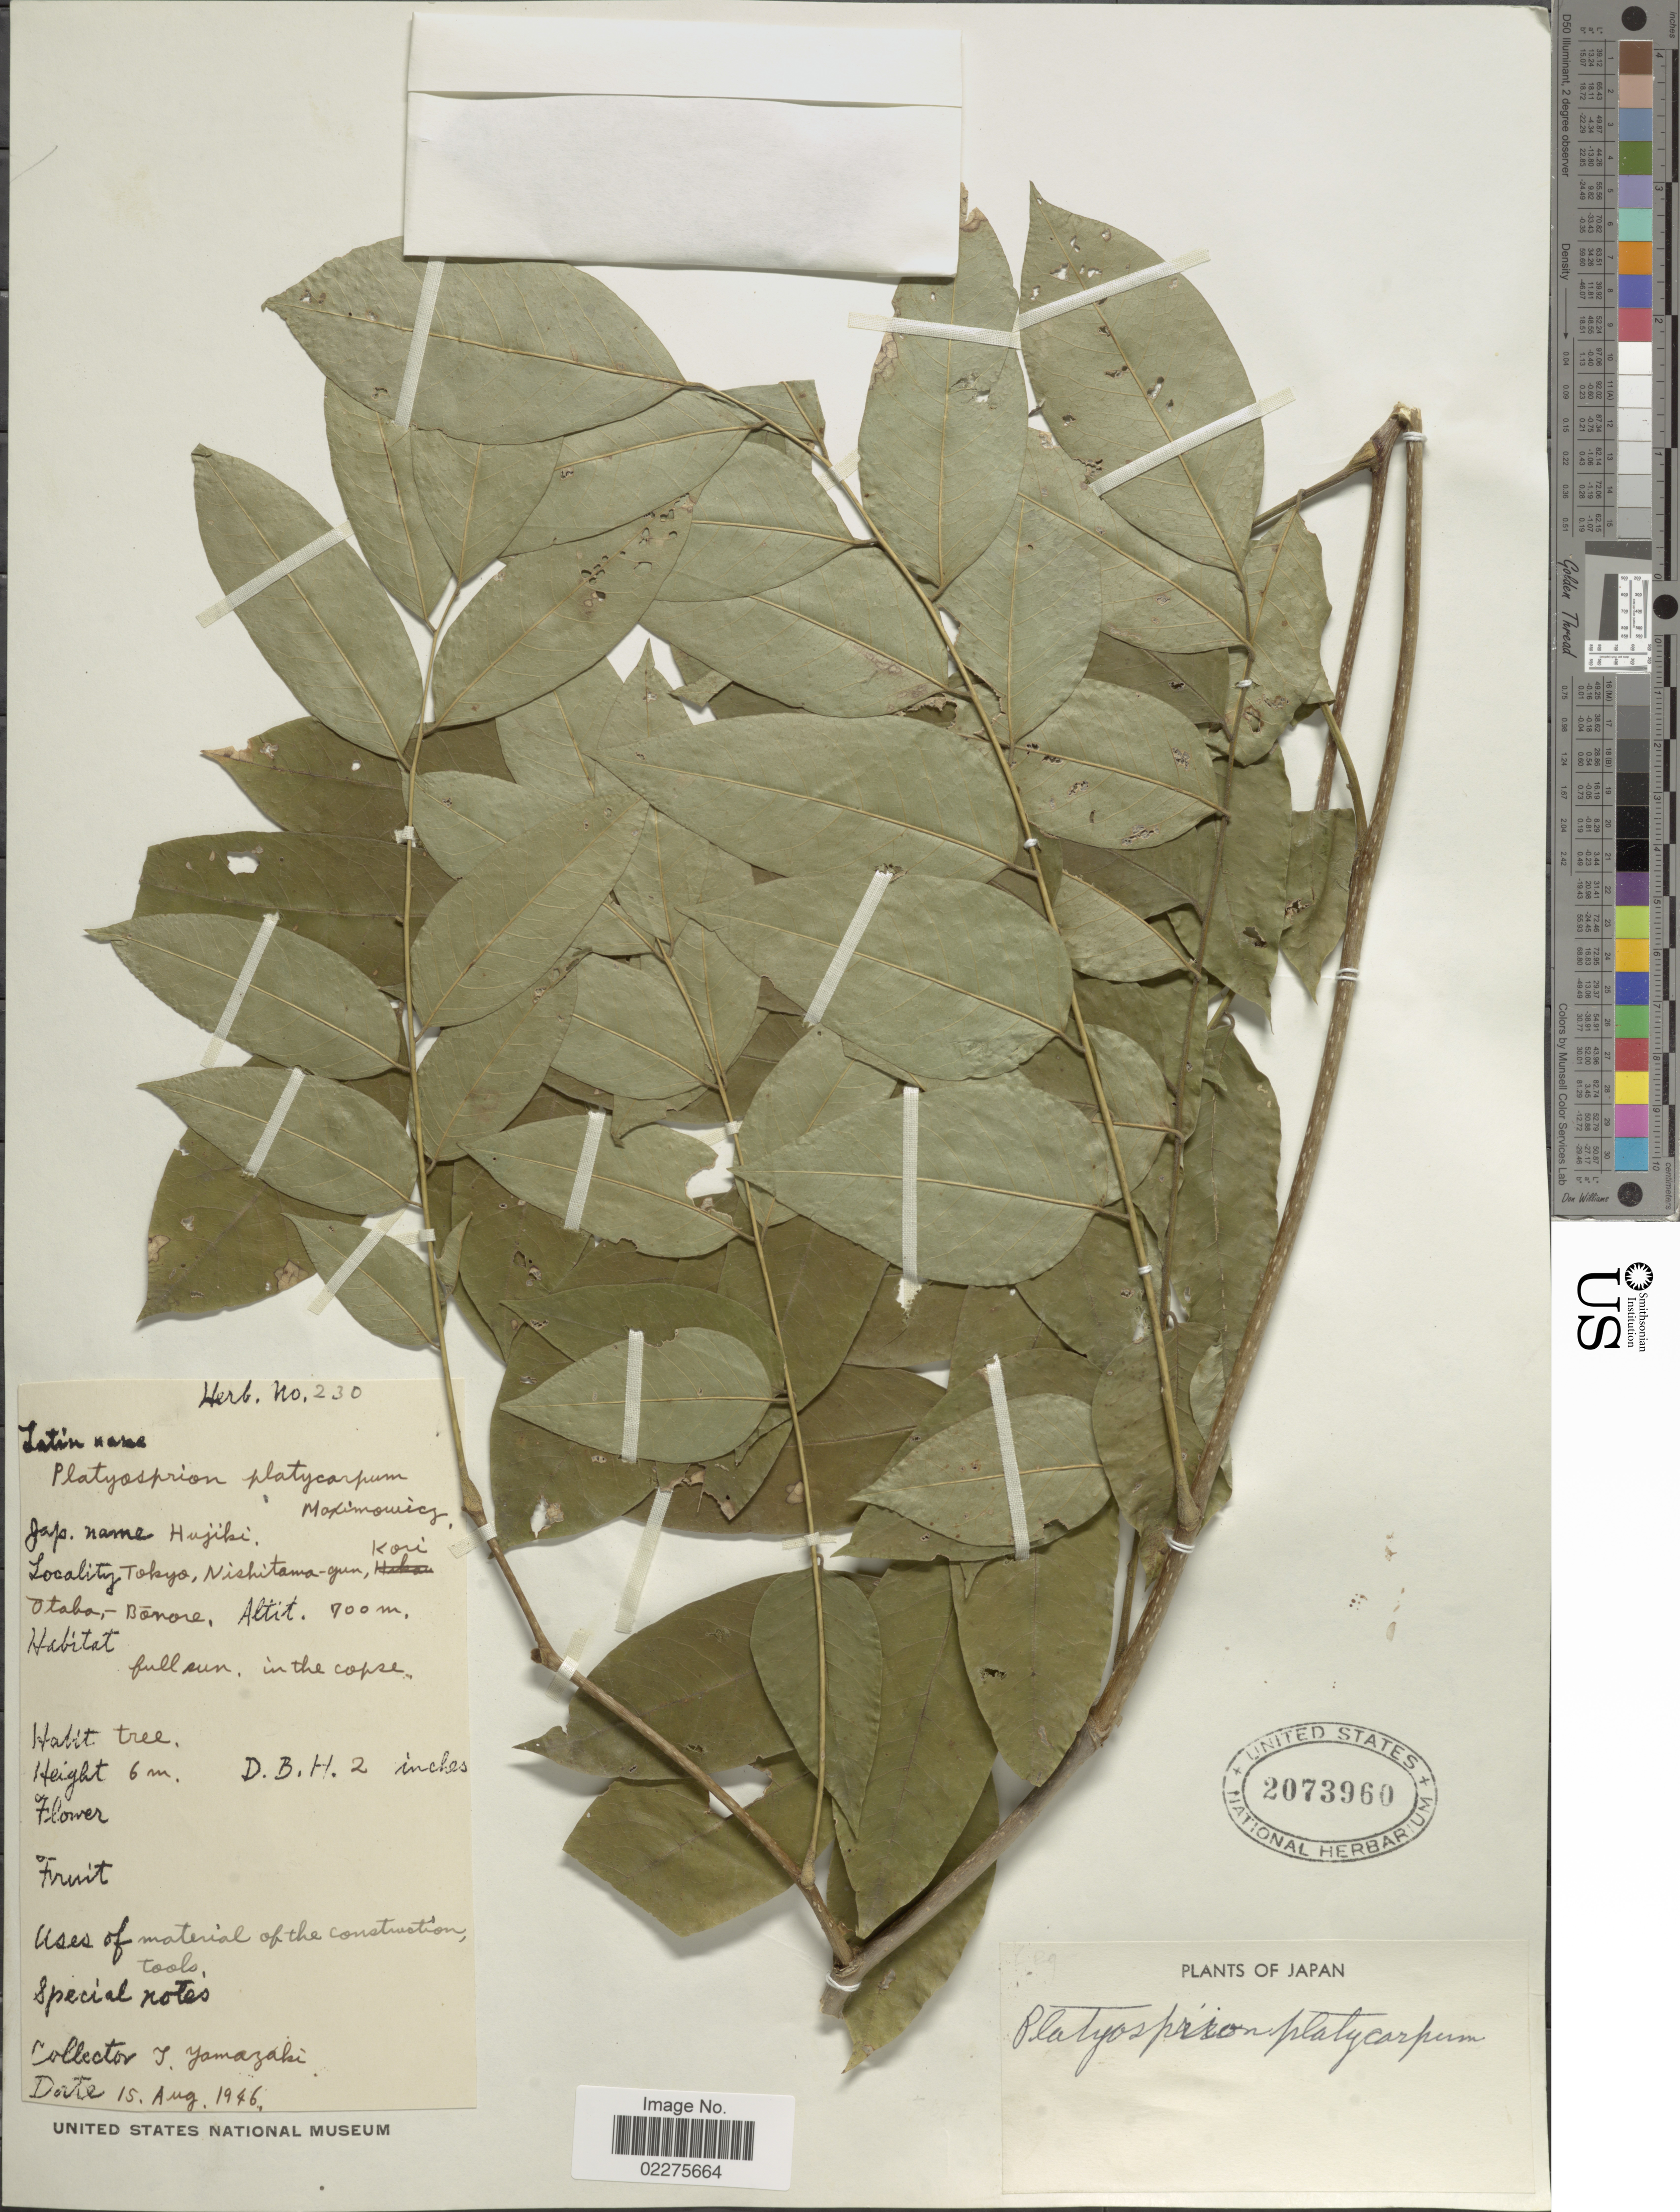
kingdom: Plantae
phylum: Tracheophyta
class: Magnoliopsida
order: Fabales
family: Fabaceae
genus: Cladrastis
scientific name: Cladrastis platycarpa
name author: (Maxim.) Makino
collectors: T. Yamazaki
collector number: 230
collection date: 1946-08-15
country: Japan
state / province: Tokyo, Federal City of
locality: Nishitama-gun, Kori Itaba-Bonore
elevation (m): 700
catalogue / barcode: US 2073960